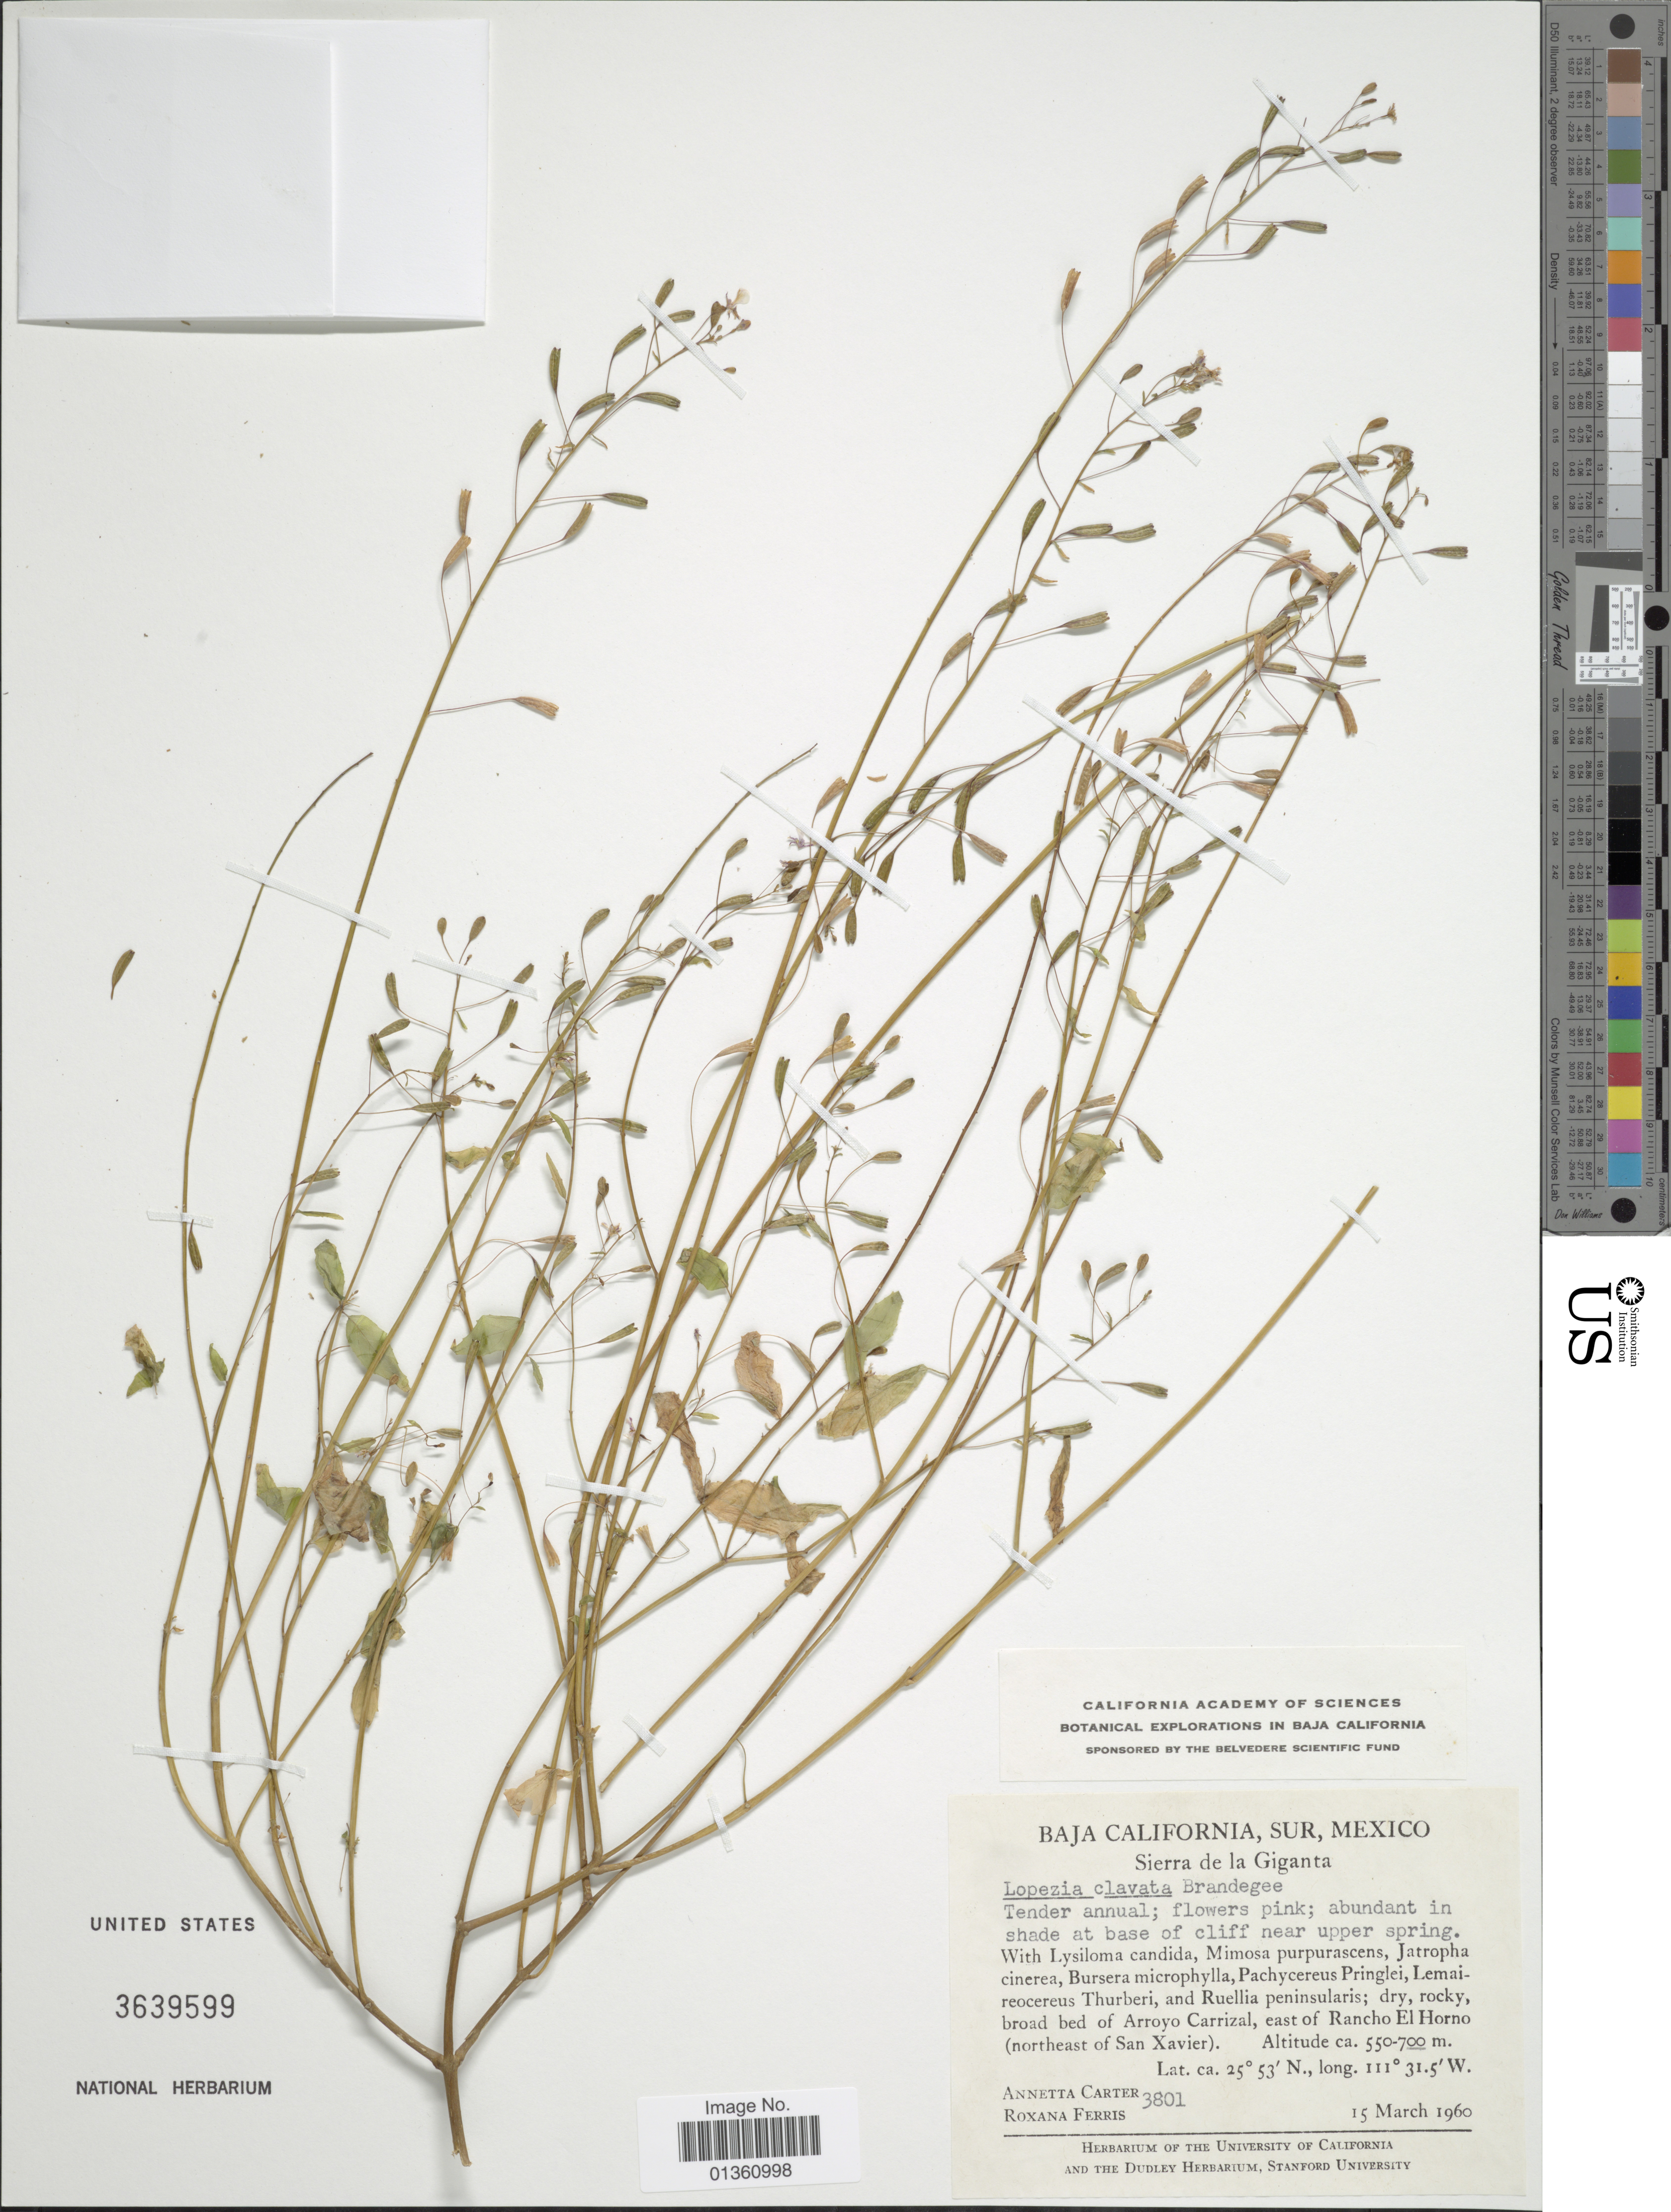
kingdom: Plantae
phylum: Tracheophyta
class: Magnoliopsida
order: Myrtales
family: Onagraceae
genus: Lopezia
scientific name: Lopezia clavata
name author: Brandegee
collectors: A. Carter & R. S. Ferris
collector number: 3801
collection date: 1960-03-15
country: Mexico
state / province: Baja California Sur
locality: Sur. Sierra de la Giganta. Broad bed of Arroyo Carrizal, east of Rancho El Horno (northeast of San Xavier).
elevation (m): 550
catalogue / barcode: US 3639599